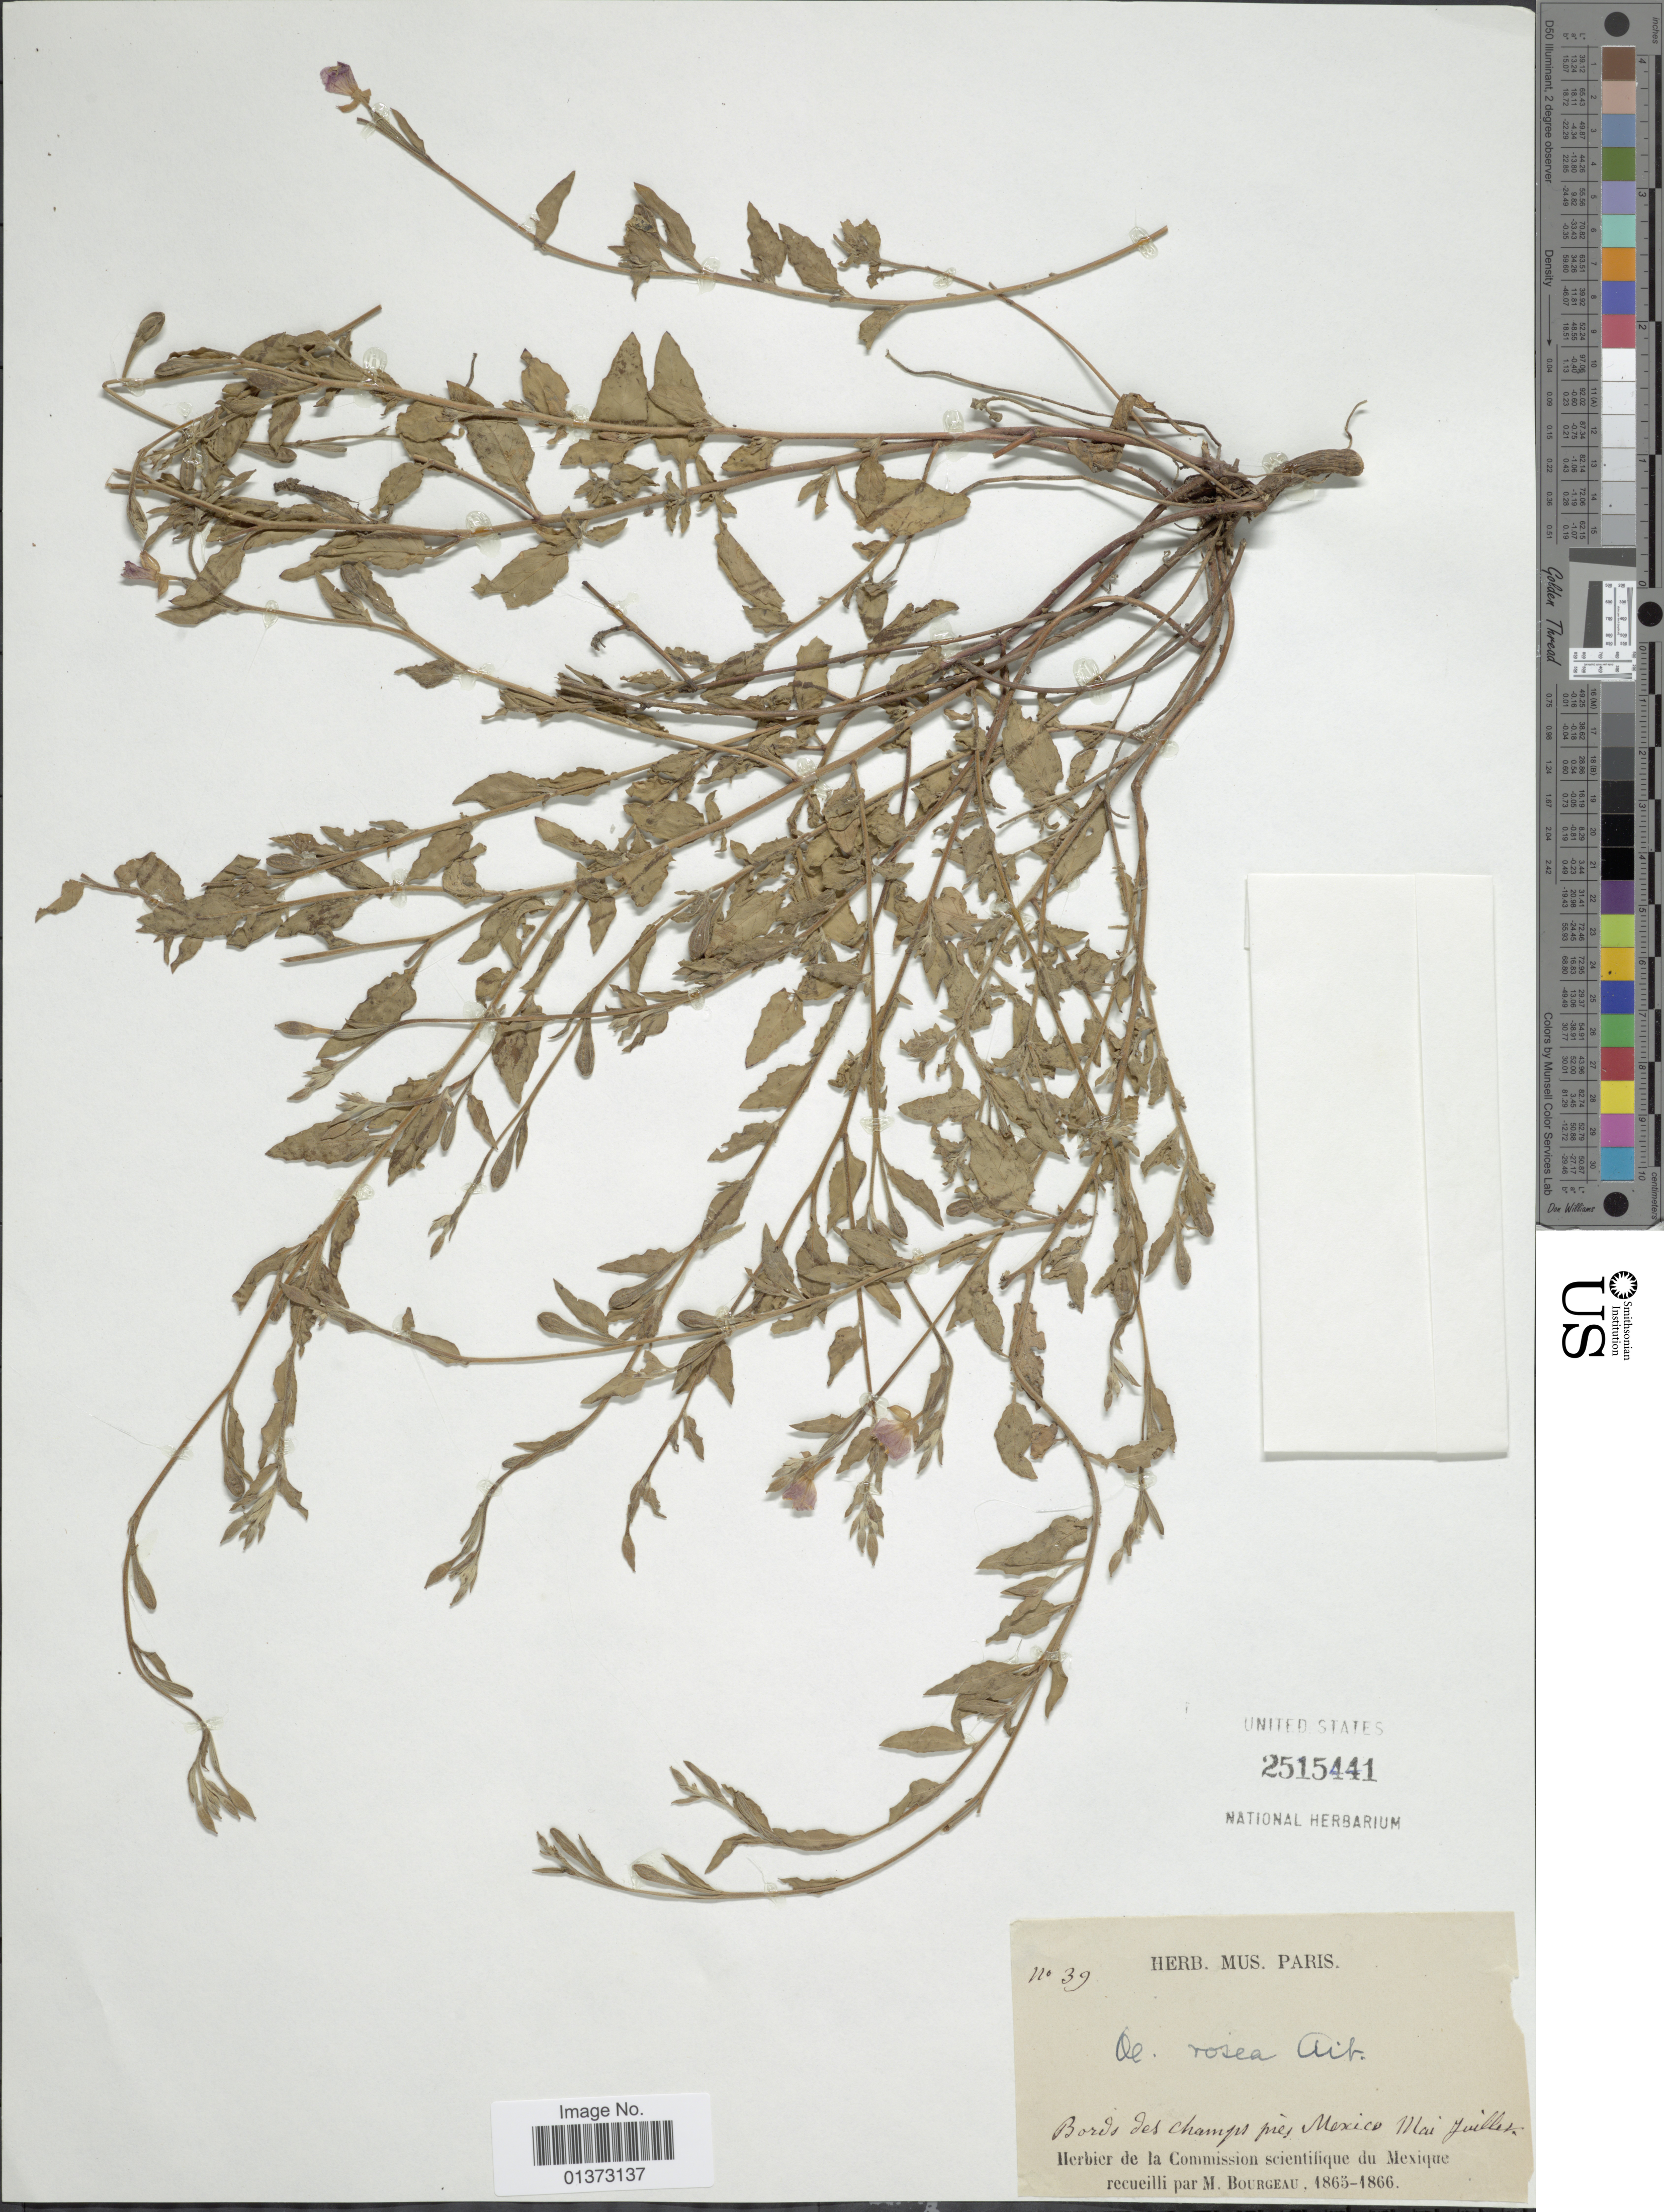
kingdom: Plantae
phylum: Tracheophyta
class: Magnoliopsida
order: Myrtales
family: Onagraceae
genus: Oenothera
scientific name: Oenothera rosea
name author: L'Hér. ex Aiton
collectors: M. Bourgeau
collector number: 39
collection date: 1865-05/1866-07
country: Mexico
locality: Bords des champs pres Mexico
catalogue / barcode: US 2515441